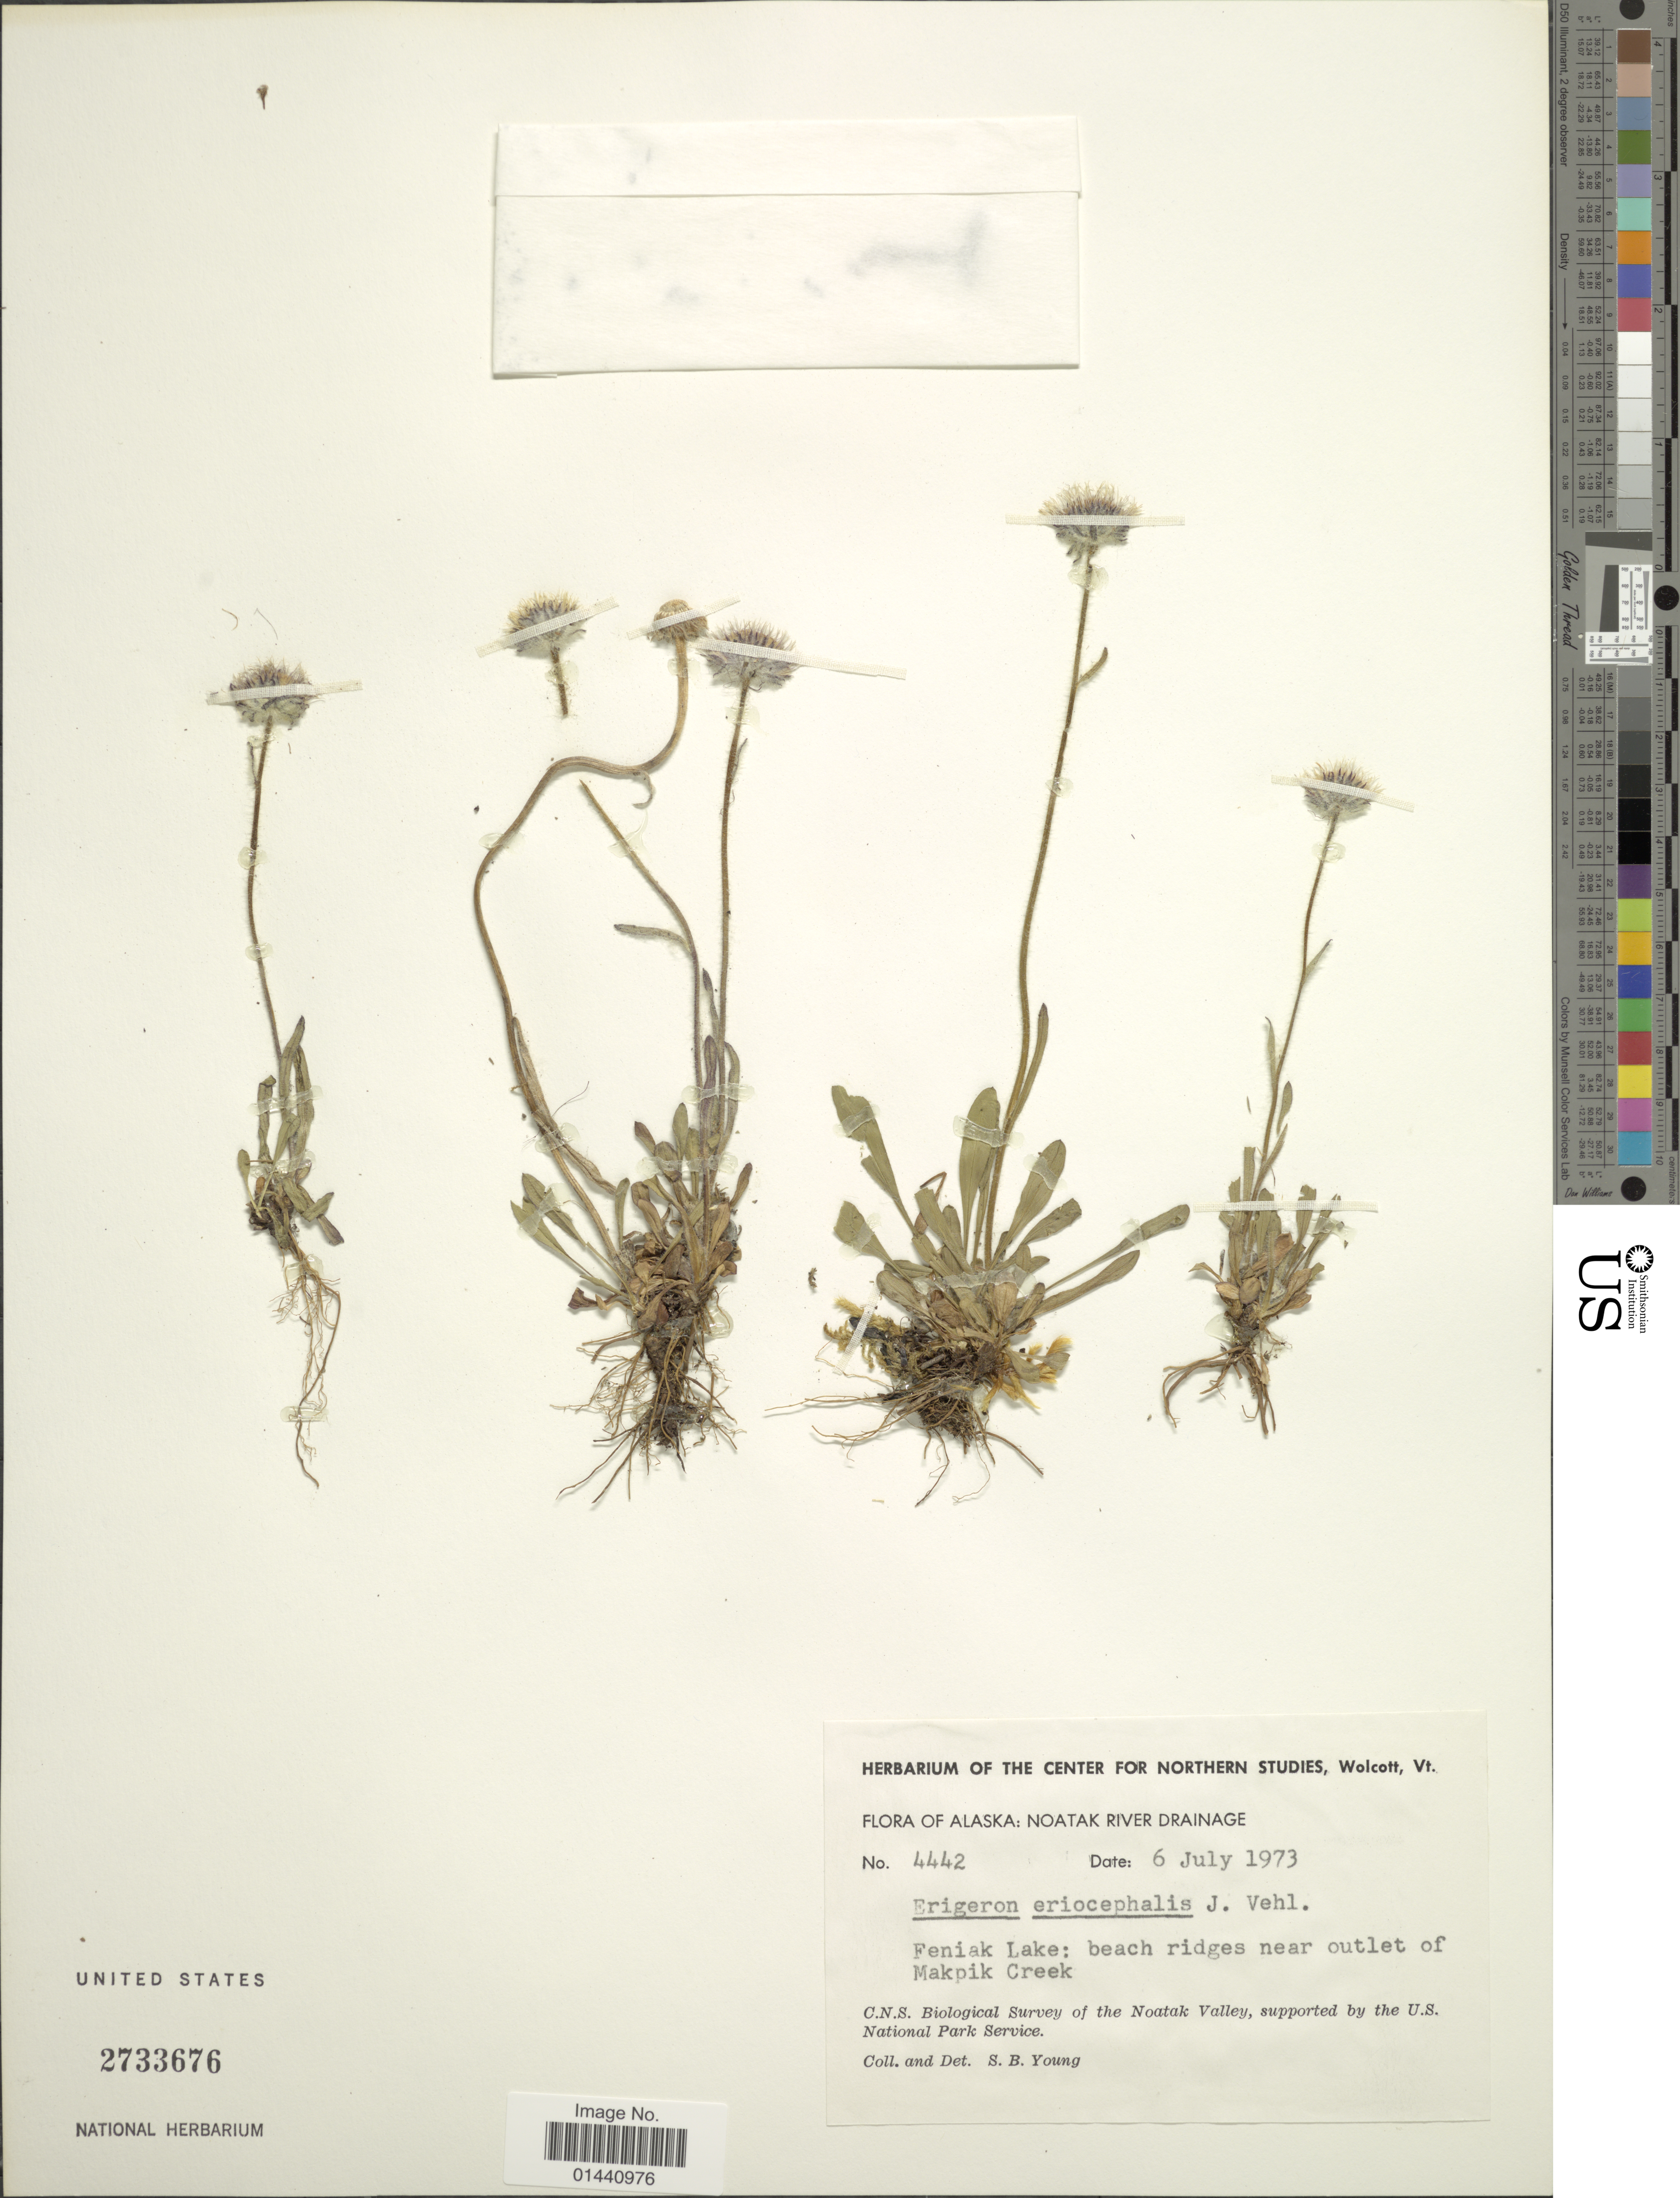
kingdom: Plantae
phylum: Tracheophyta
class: Magnoliopsida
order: Asterales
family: Asteraceae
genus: Erigeron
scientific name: Erigeron eriocephalus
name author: J. Vahl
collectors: S. Young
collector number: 4442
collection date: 1973-07-06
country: United States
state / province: Alaska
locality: Noatak River Drainage. Feniak Lake: beach ridges near outlet of Makpik Creek.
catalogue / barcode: US 2733676